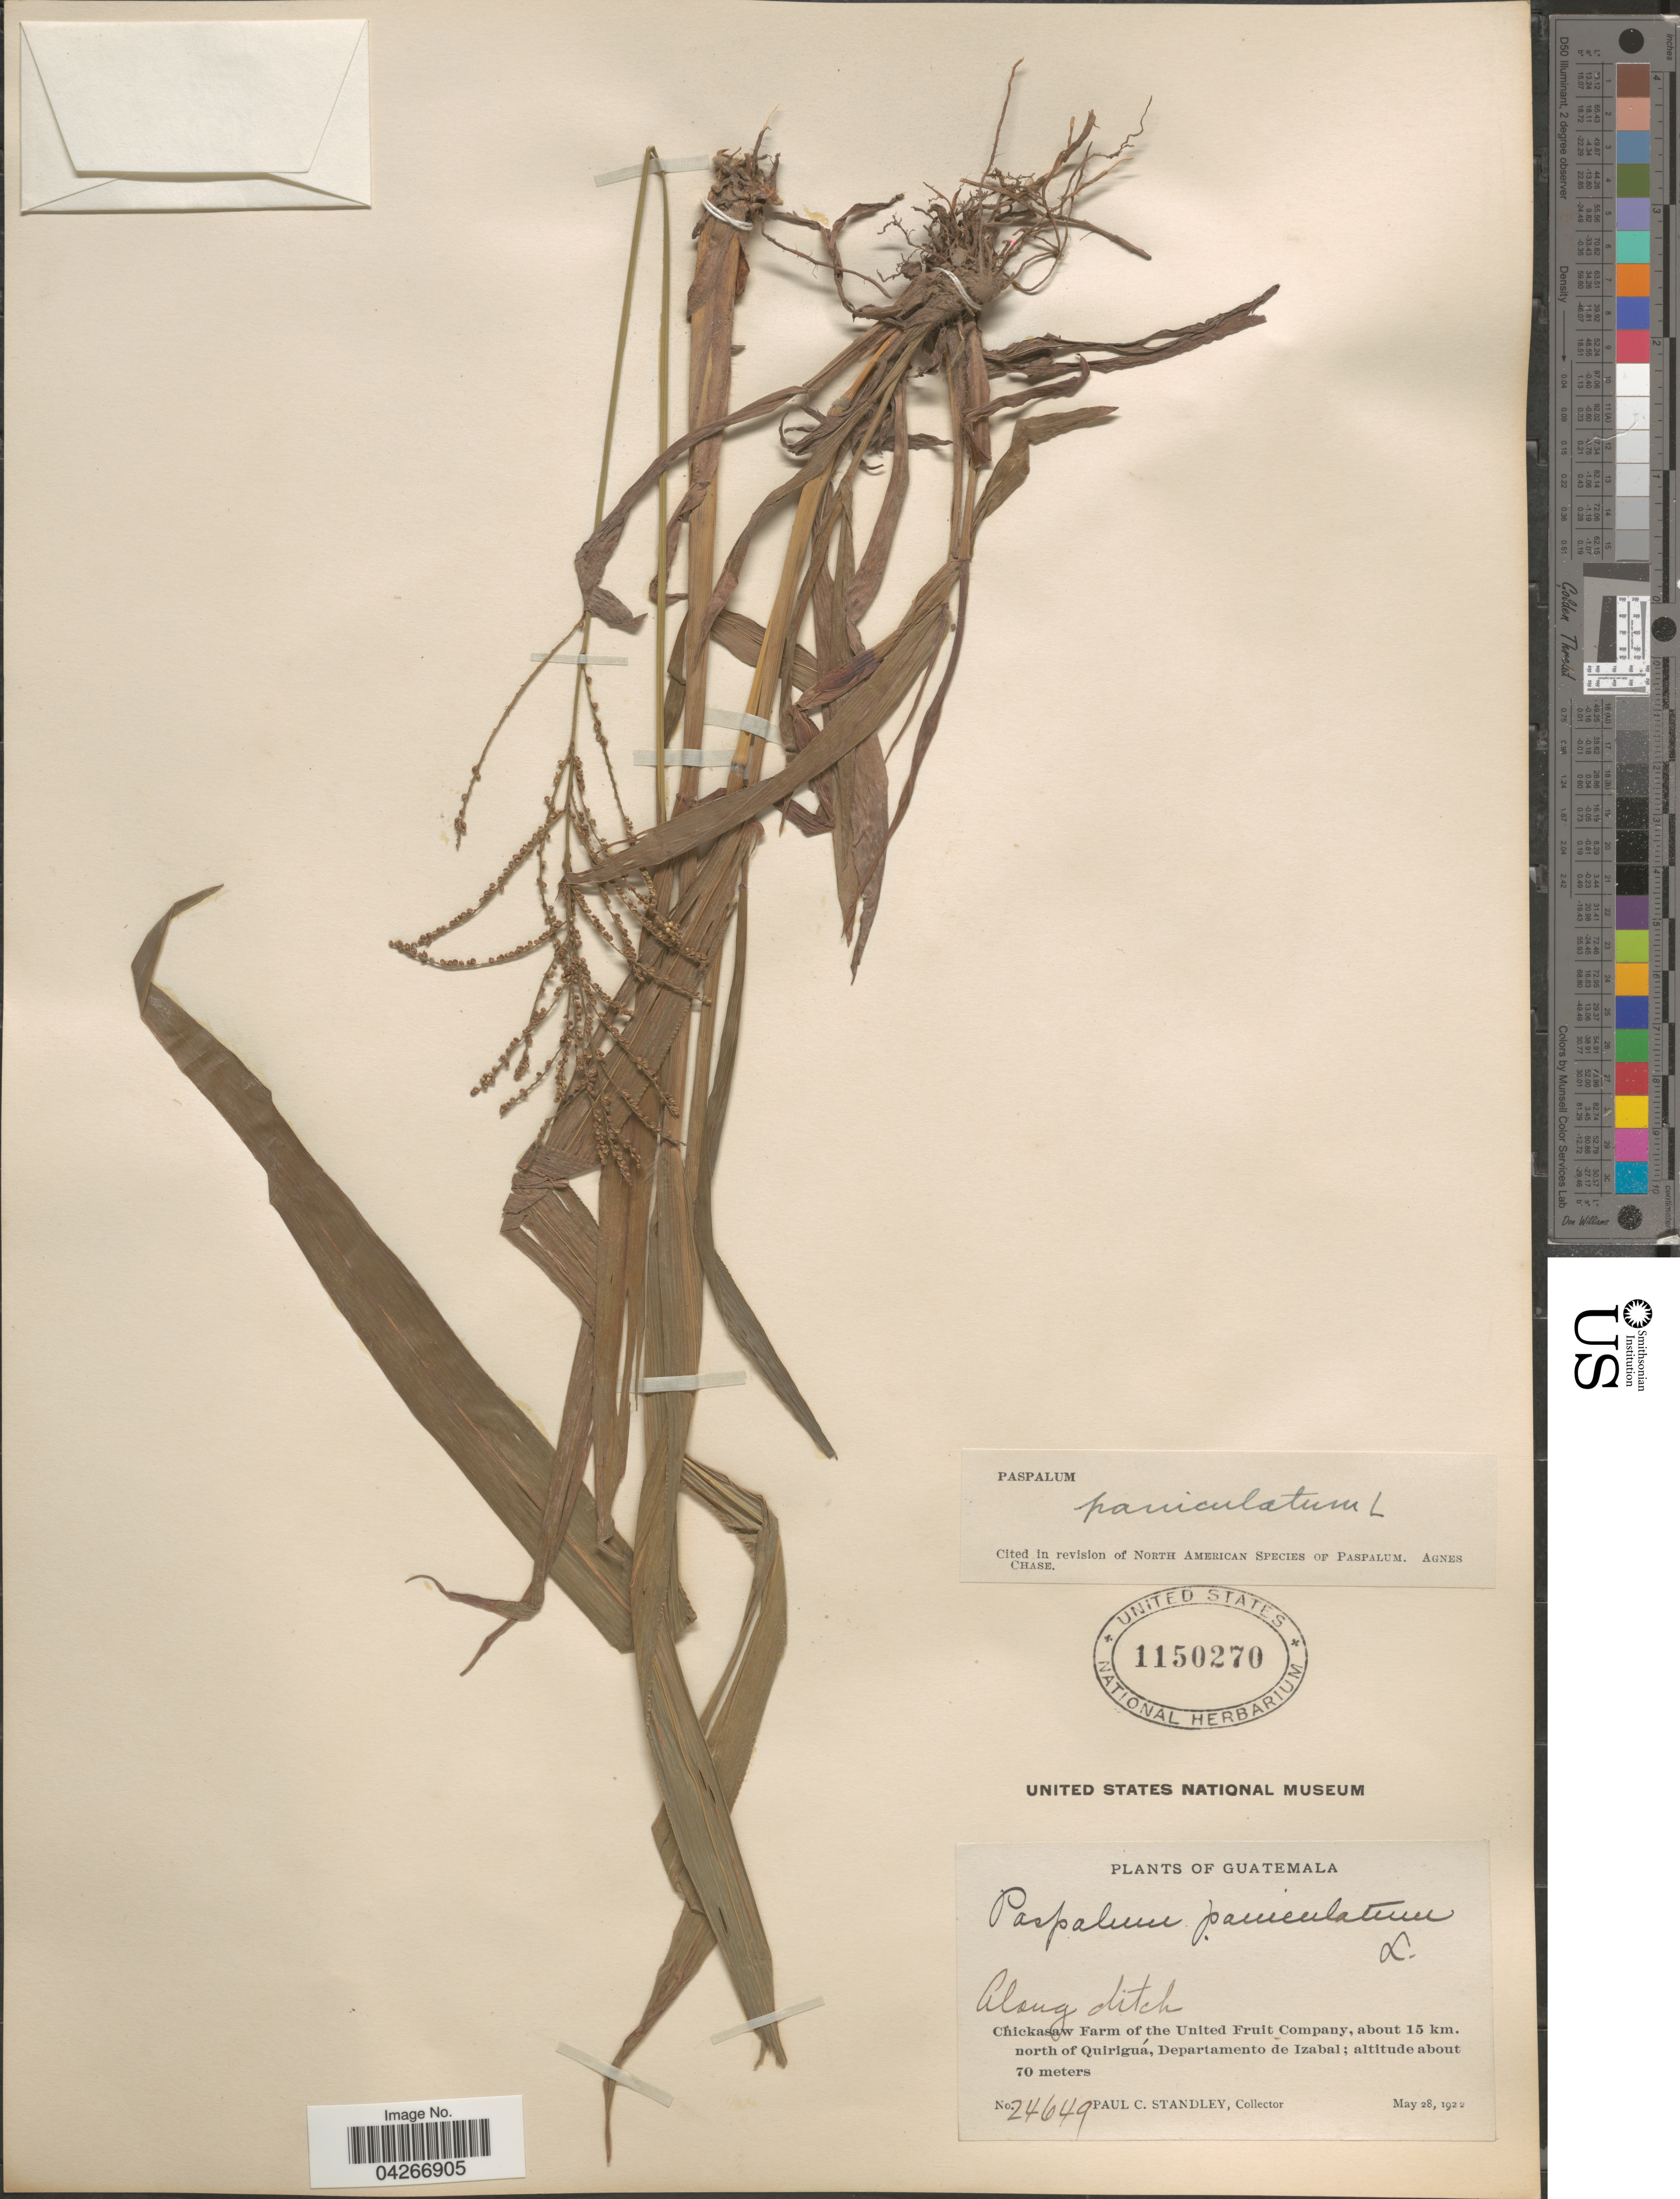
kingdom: Plantae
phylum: Tracheophyta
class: Liliopsida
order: Poales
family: Poaceae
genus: Paspalum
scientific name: Paspalum paniculatum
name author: L.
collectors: P. C. Standley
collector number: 24649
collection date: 1922-05-28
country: Guatemala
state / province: Izabal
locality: Along ditch. Chickasaw Farm of the United Fruit Company, about 15 km. north of Quiriguá, Departamento de Izabal.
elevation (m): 70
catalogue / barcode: US 1150270